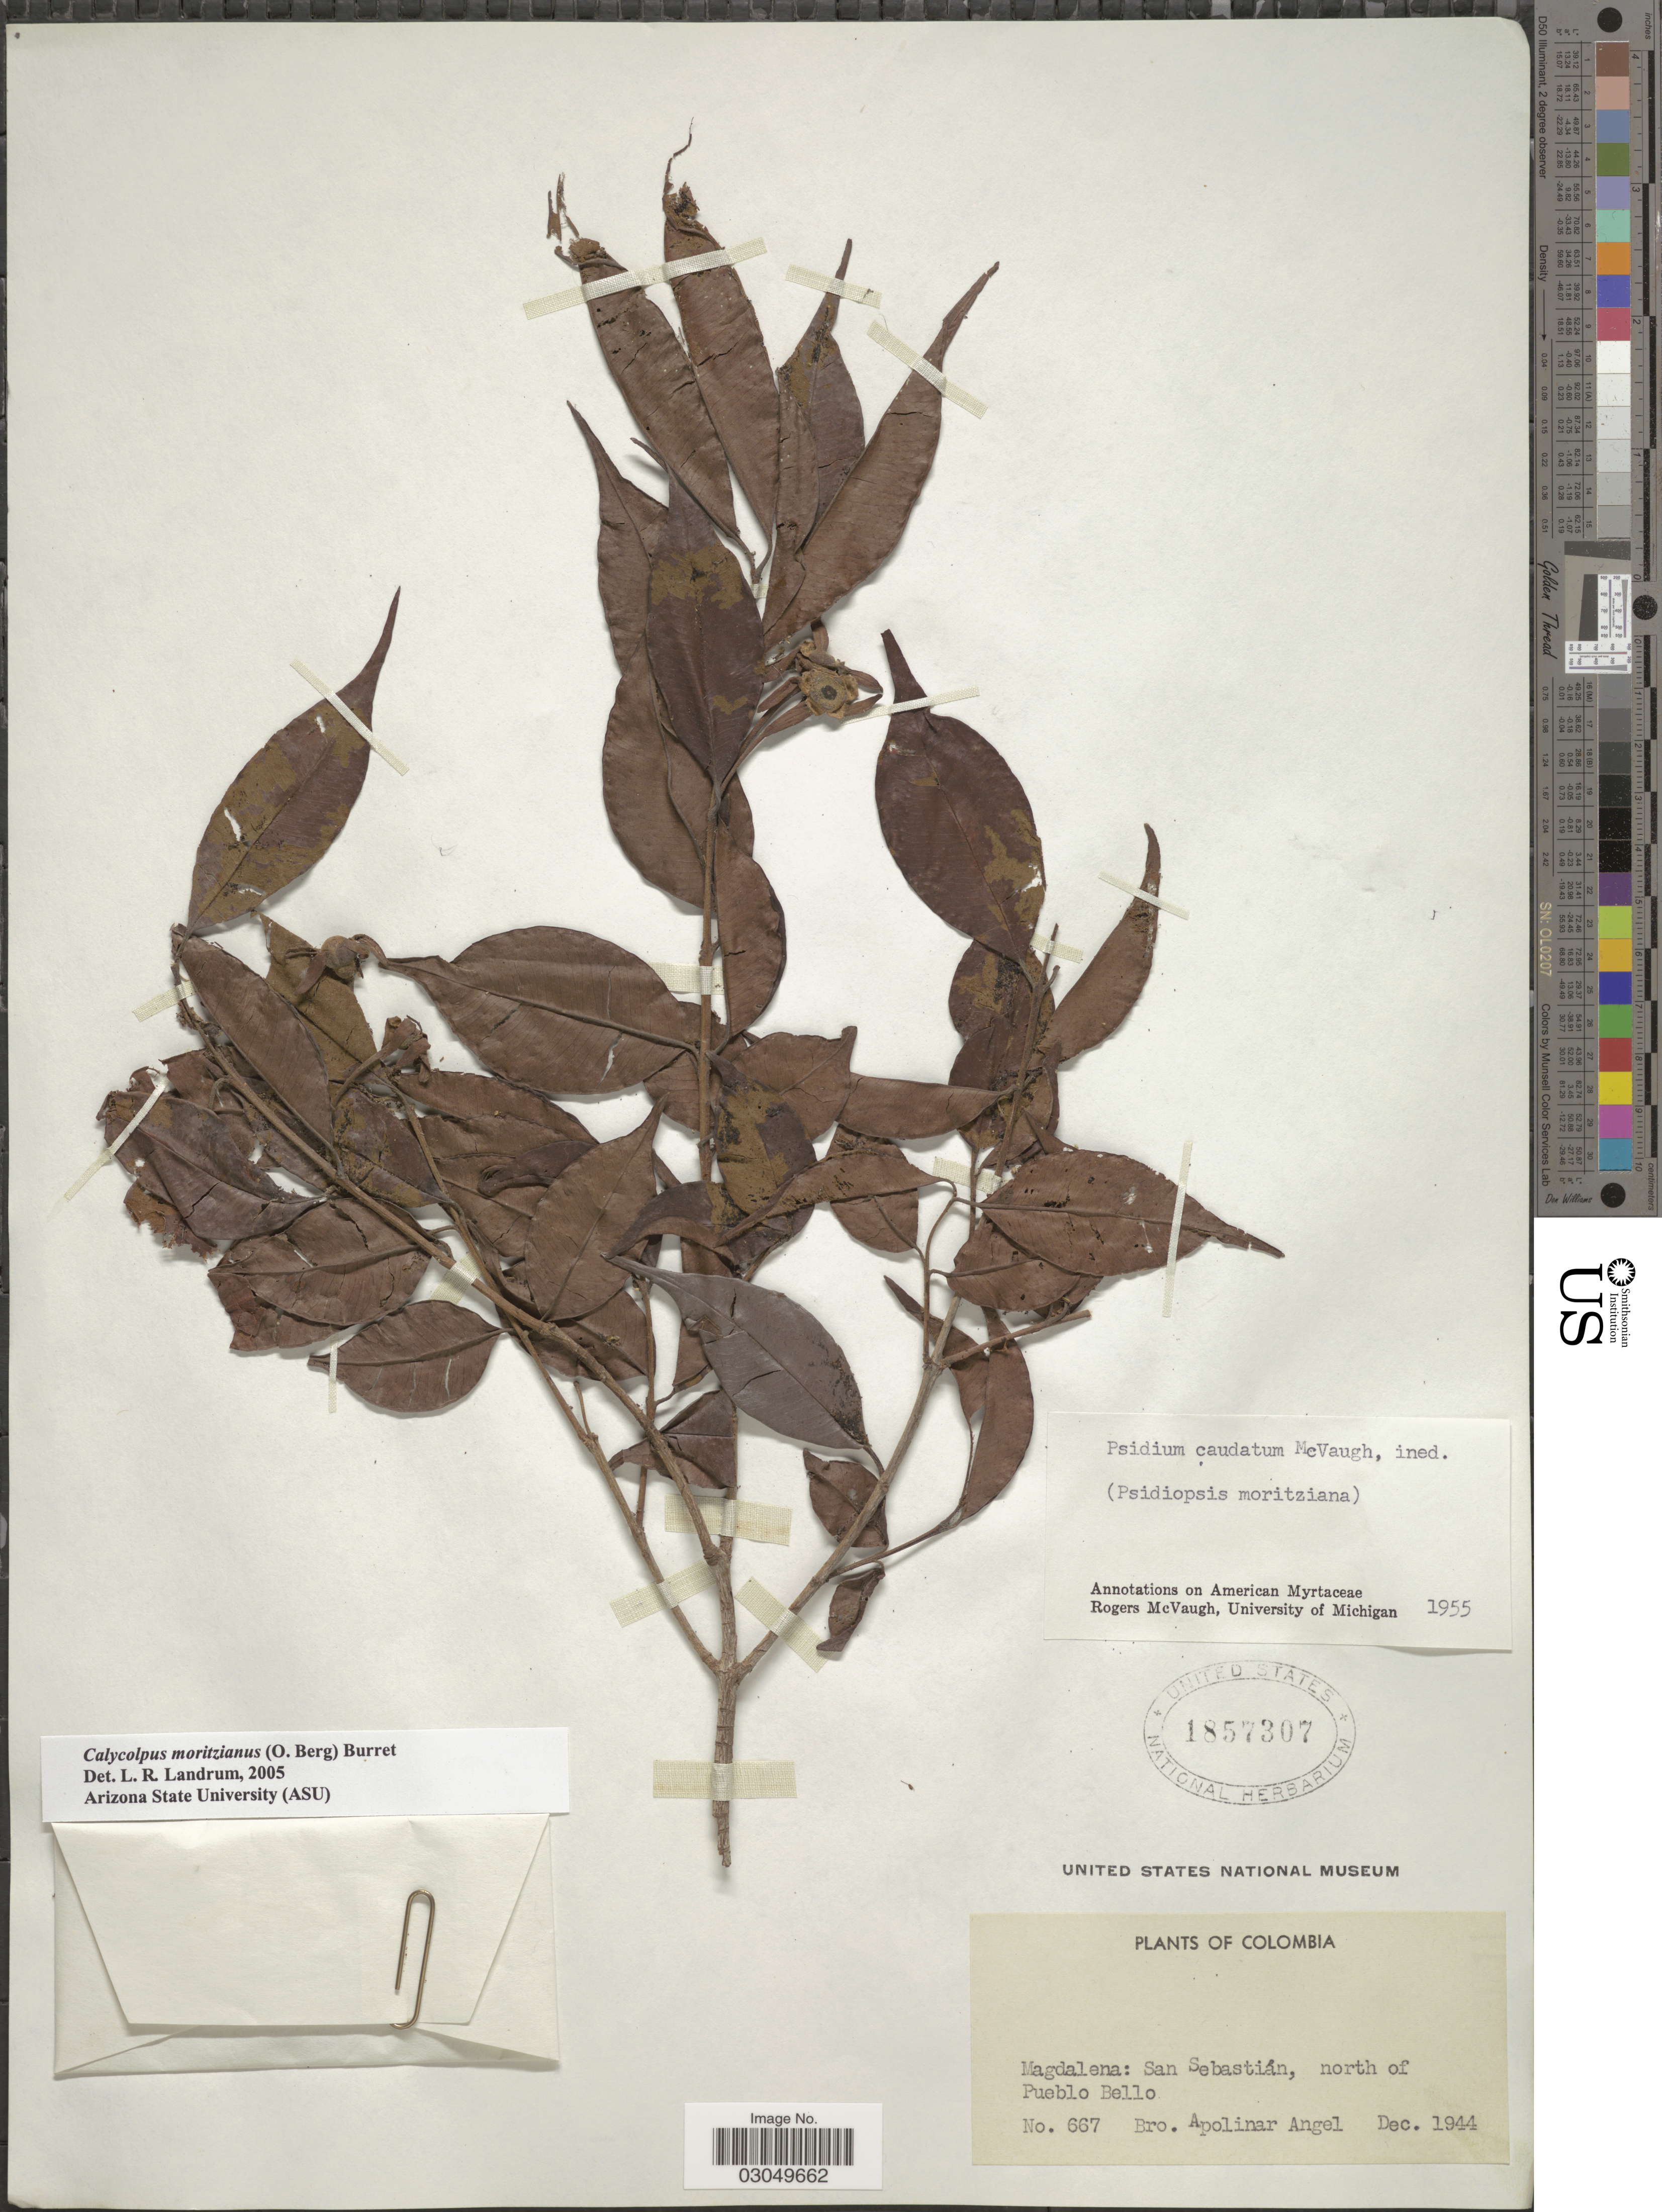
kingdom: Plantae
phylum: Tracheophyta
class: Magnoliopsida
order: Myrtales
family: Myrtaceae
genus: Calycolpus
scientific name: Calycolpus moritzianus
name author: (O. Berg) Burret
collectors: Bro. Apolinar A.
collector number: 667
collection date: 1944-12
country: Colombia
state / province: Magdalena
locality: San Sebastián, north of Pueblo Bello.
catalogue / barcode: US 1857307